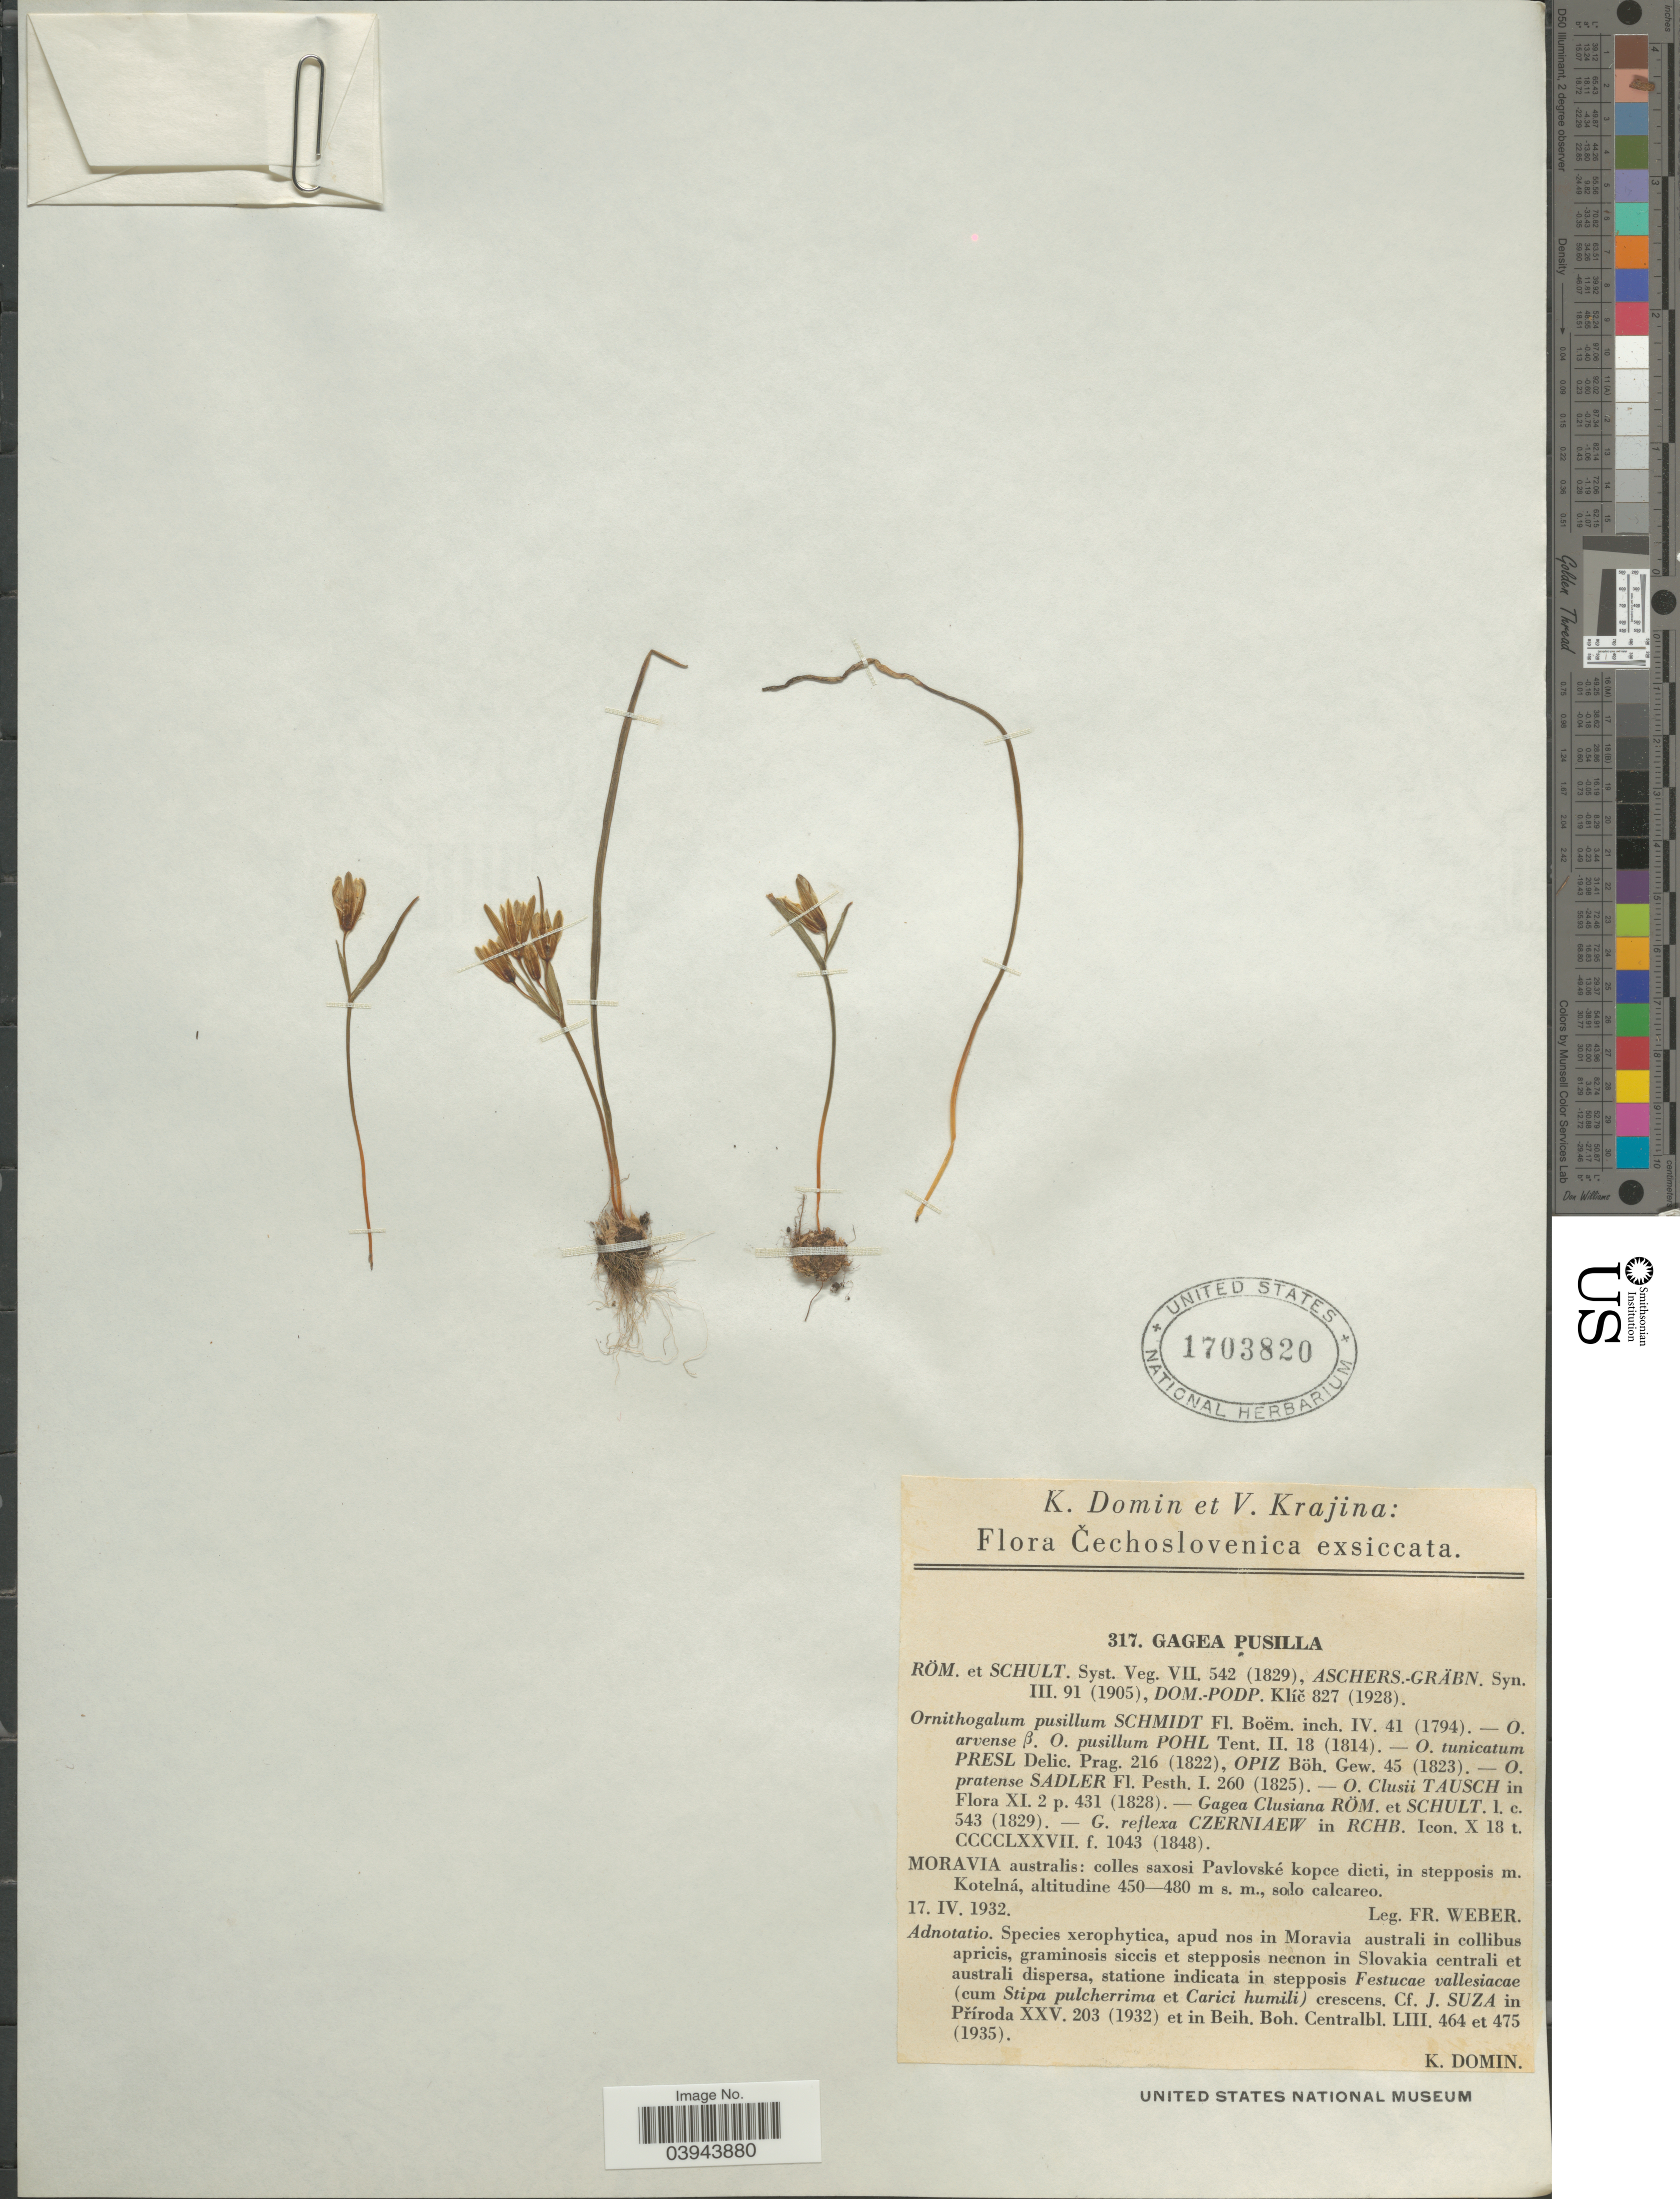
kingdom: Plantae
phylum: Tracheophyta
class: Liliopsida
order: Liliales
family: Liliaceae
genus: Gagea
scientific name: Gagea pusilla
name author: (F.W. Schmidt) Sweet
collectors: F. A. C. Weber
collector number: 317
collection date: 1932-04-17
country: Czechia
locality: Moravia australis: colles saxosi Pavlovské kopce dicti, in stepposis m. Kotelná.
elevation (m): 450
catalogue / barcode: US 1703820